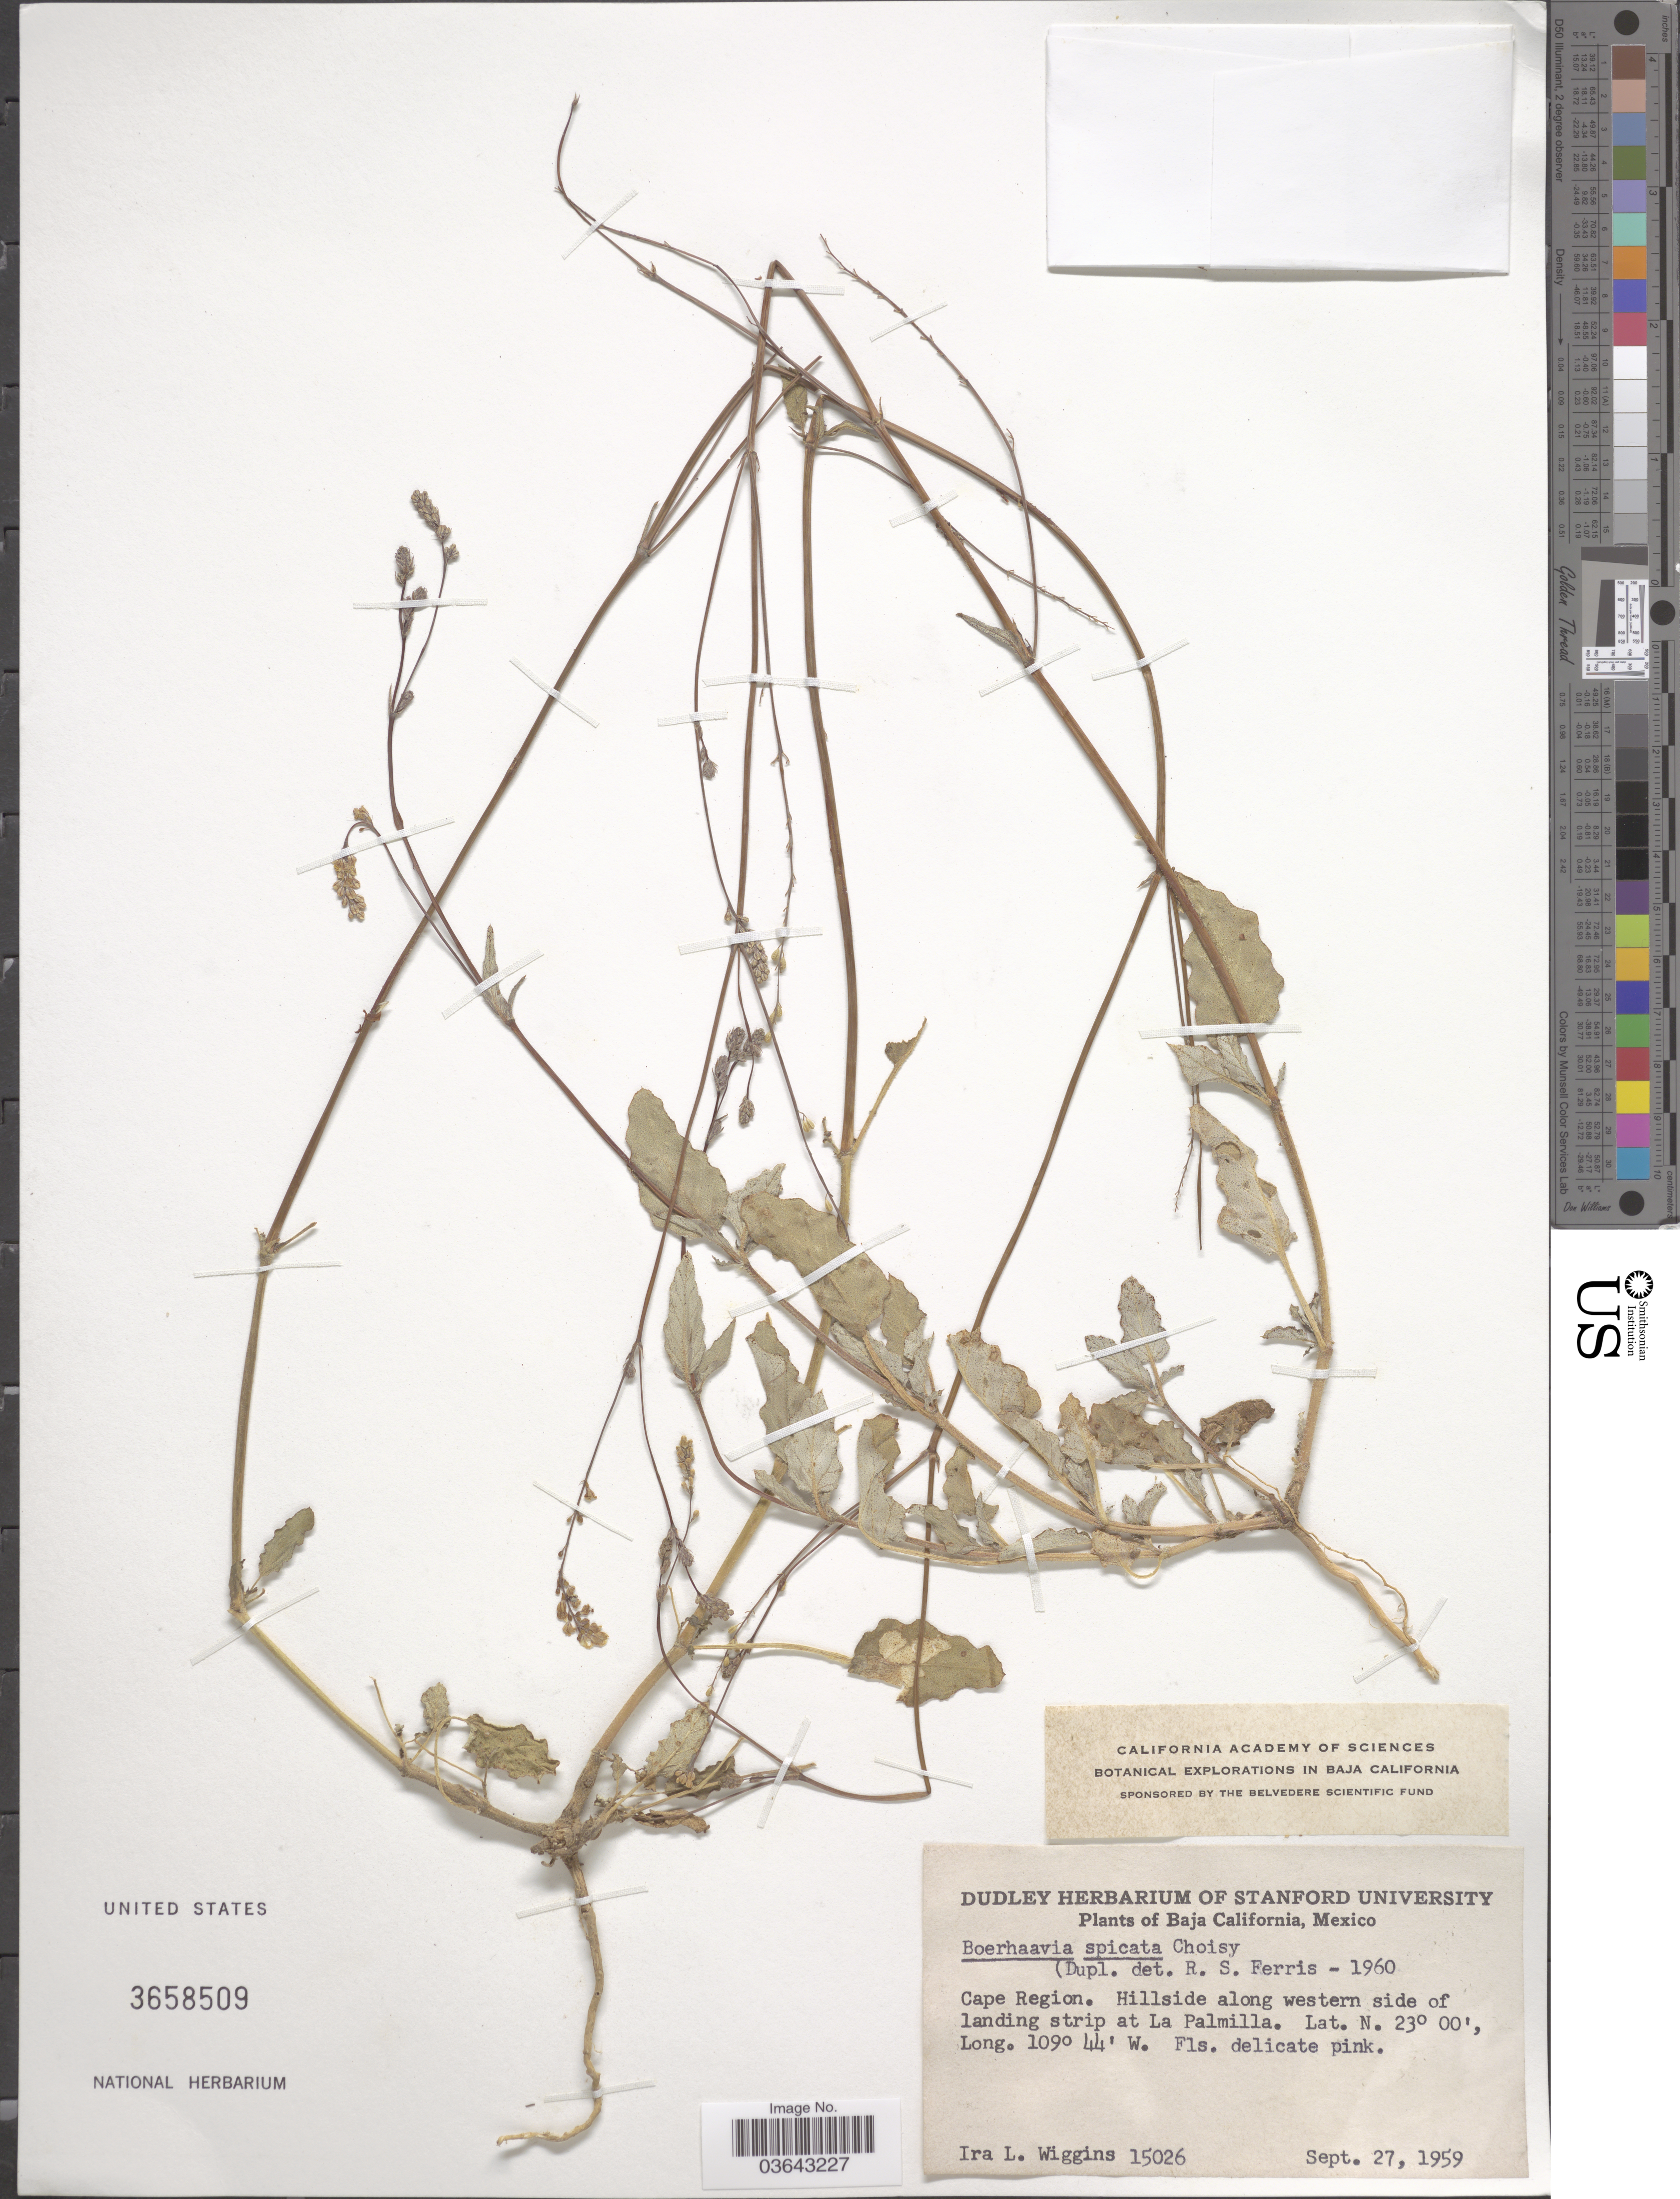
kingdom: Plantae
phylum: Tracheophyta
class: Magnoliopsida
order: Caryophyllales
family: Nyctaginaceae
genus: Boerhavia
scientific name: Boerhavia spicata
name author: Choisy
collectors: I. L. Wiggins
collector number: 15026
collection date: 1959-09-27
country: Mexico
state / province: Baja California Sur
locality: Cape Region. Hillside along western side of landing strip at La Palmilla.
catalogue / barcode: US 3658509